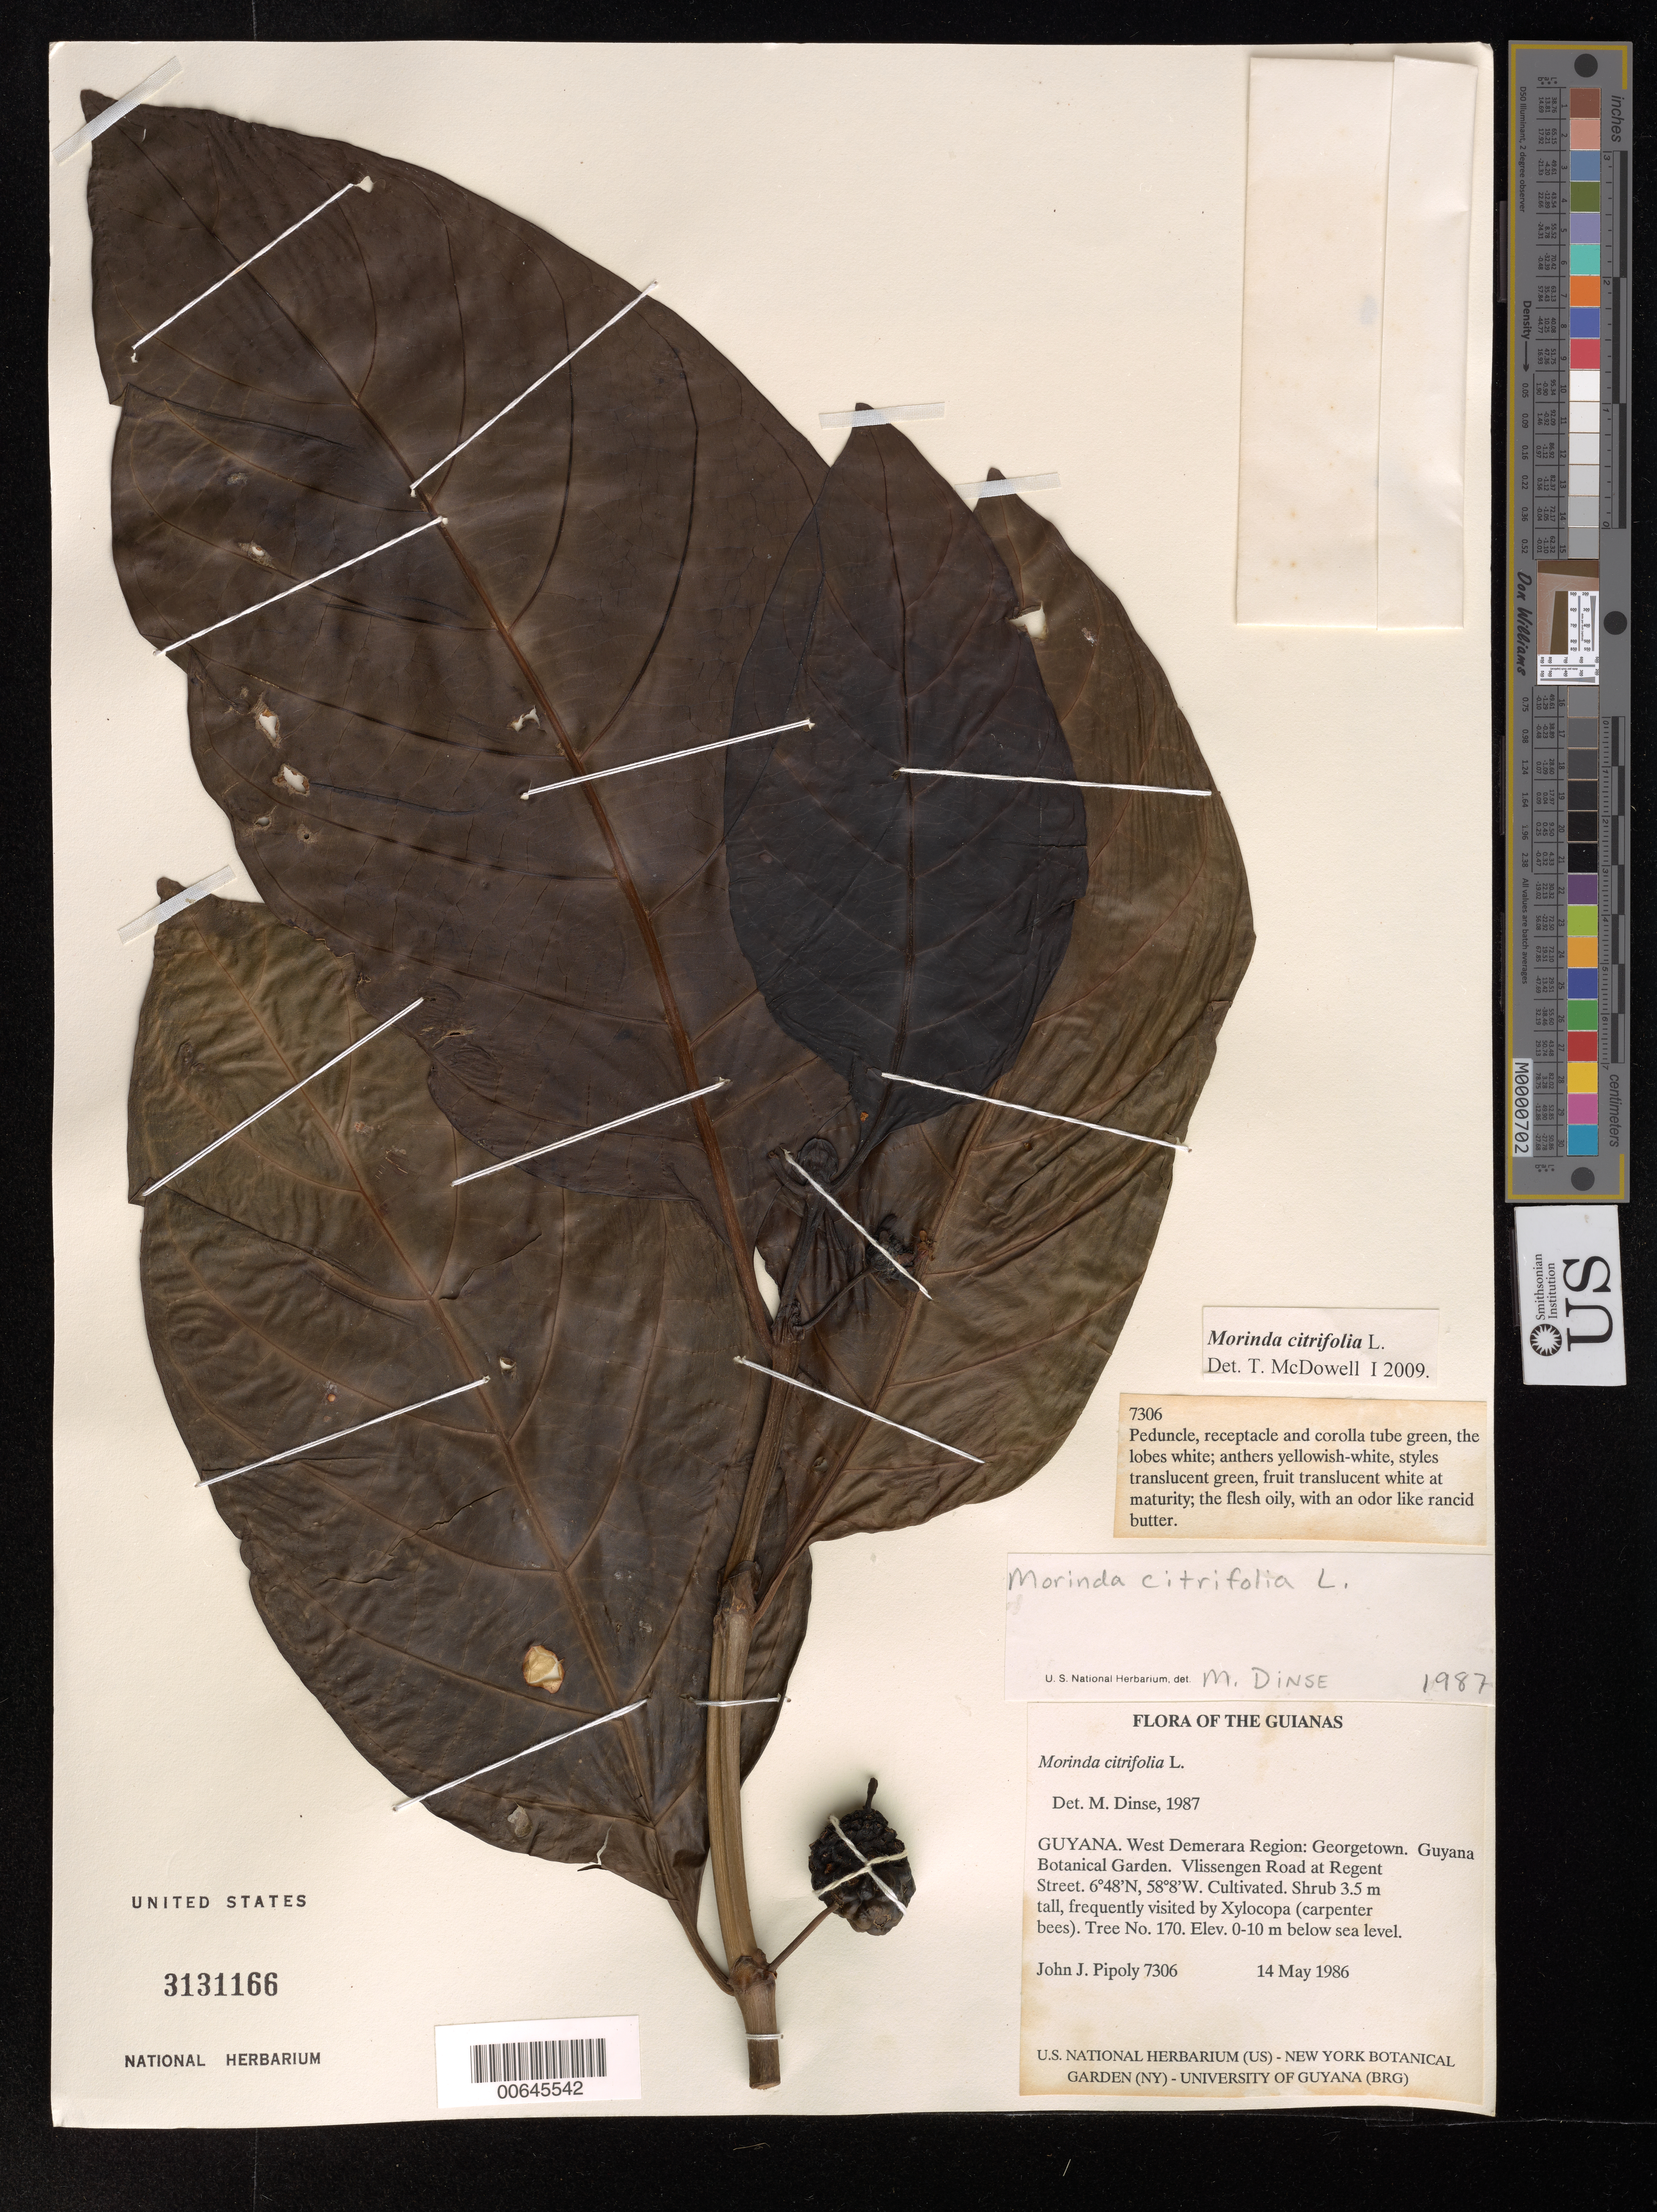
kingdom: Plantae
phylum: Tracheophyta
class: Magnoliopsida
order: Gentianales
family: Rubiaceae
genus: Morinda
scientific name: Morinda citrifolia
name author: L.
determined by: Dinse, M.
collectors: J. J. Pipoly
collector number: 7306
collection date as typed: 14 May 1986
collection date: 1986-05-14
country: Guyana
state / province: Demerara-Mahaica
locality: Georgetown. Guyana Botanical Garden. Vlissengen Road at Regent Street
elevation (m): -3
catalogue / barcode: US 3131166